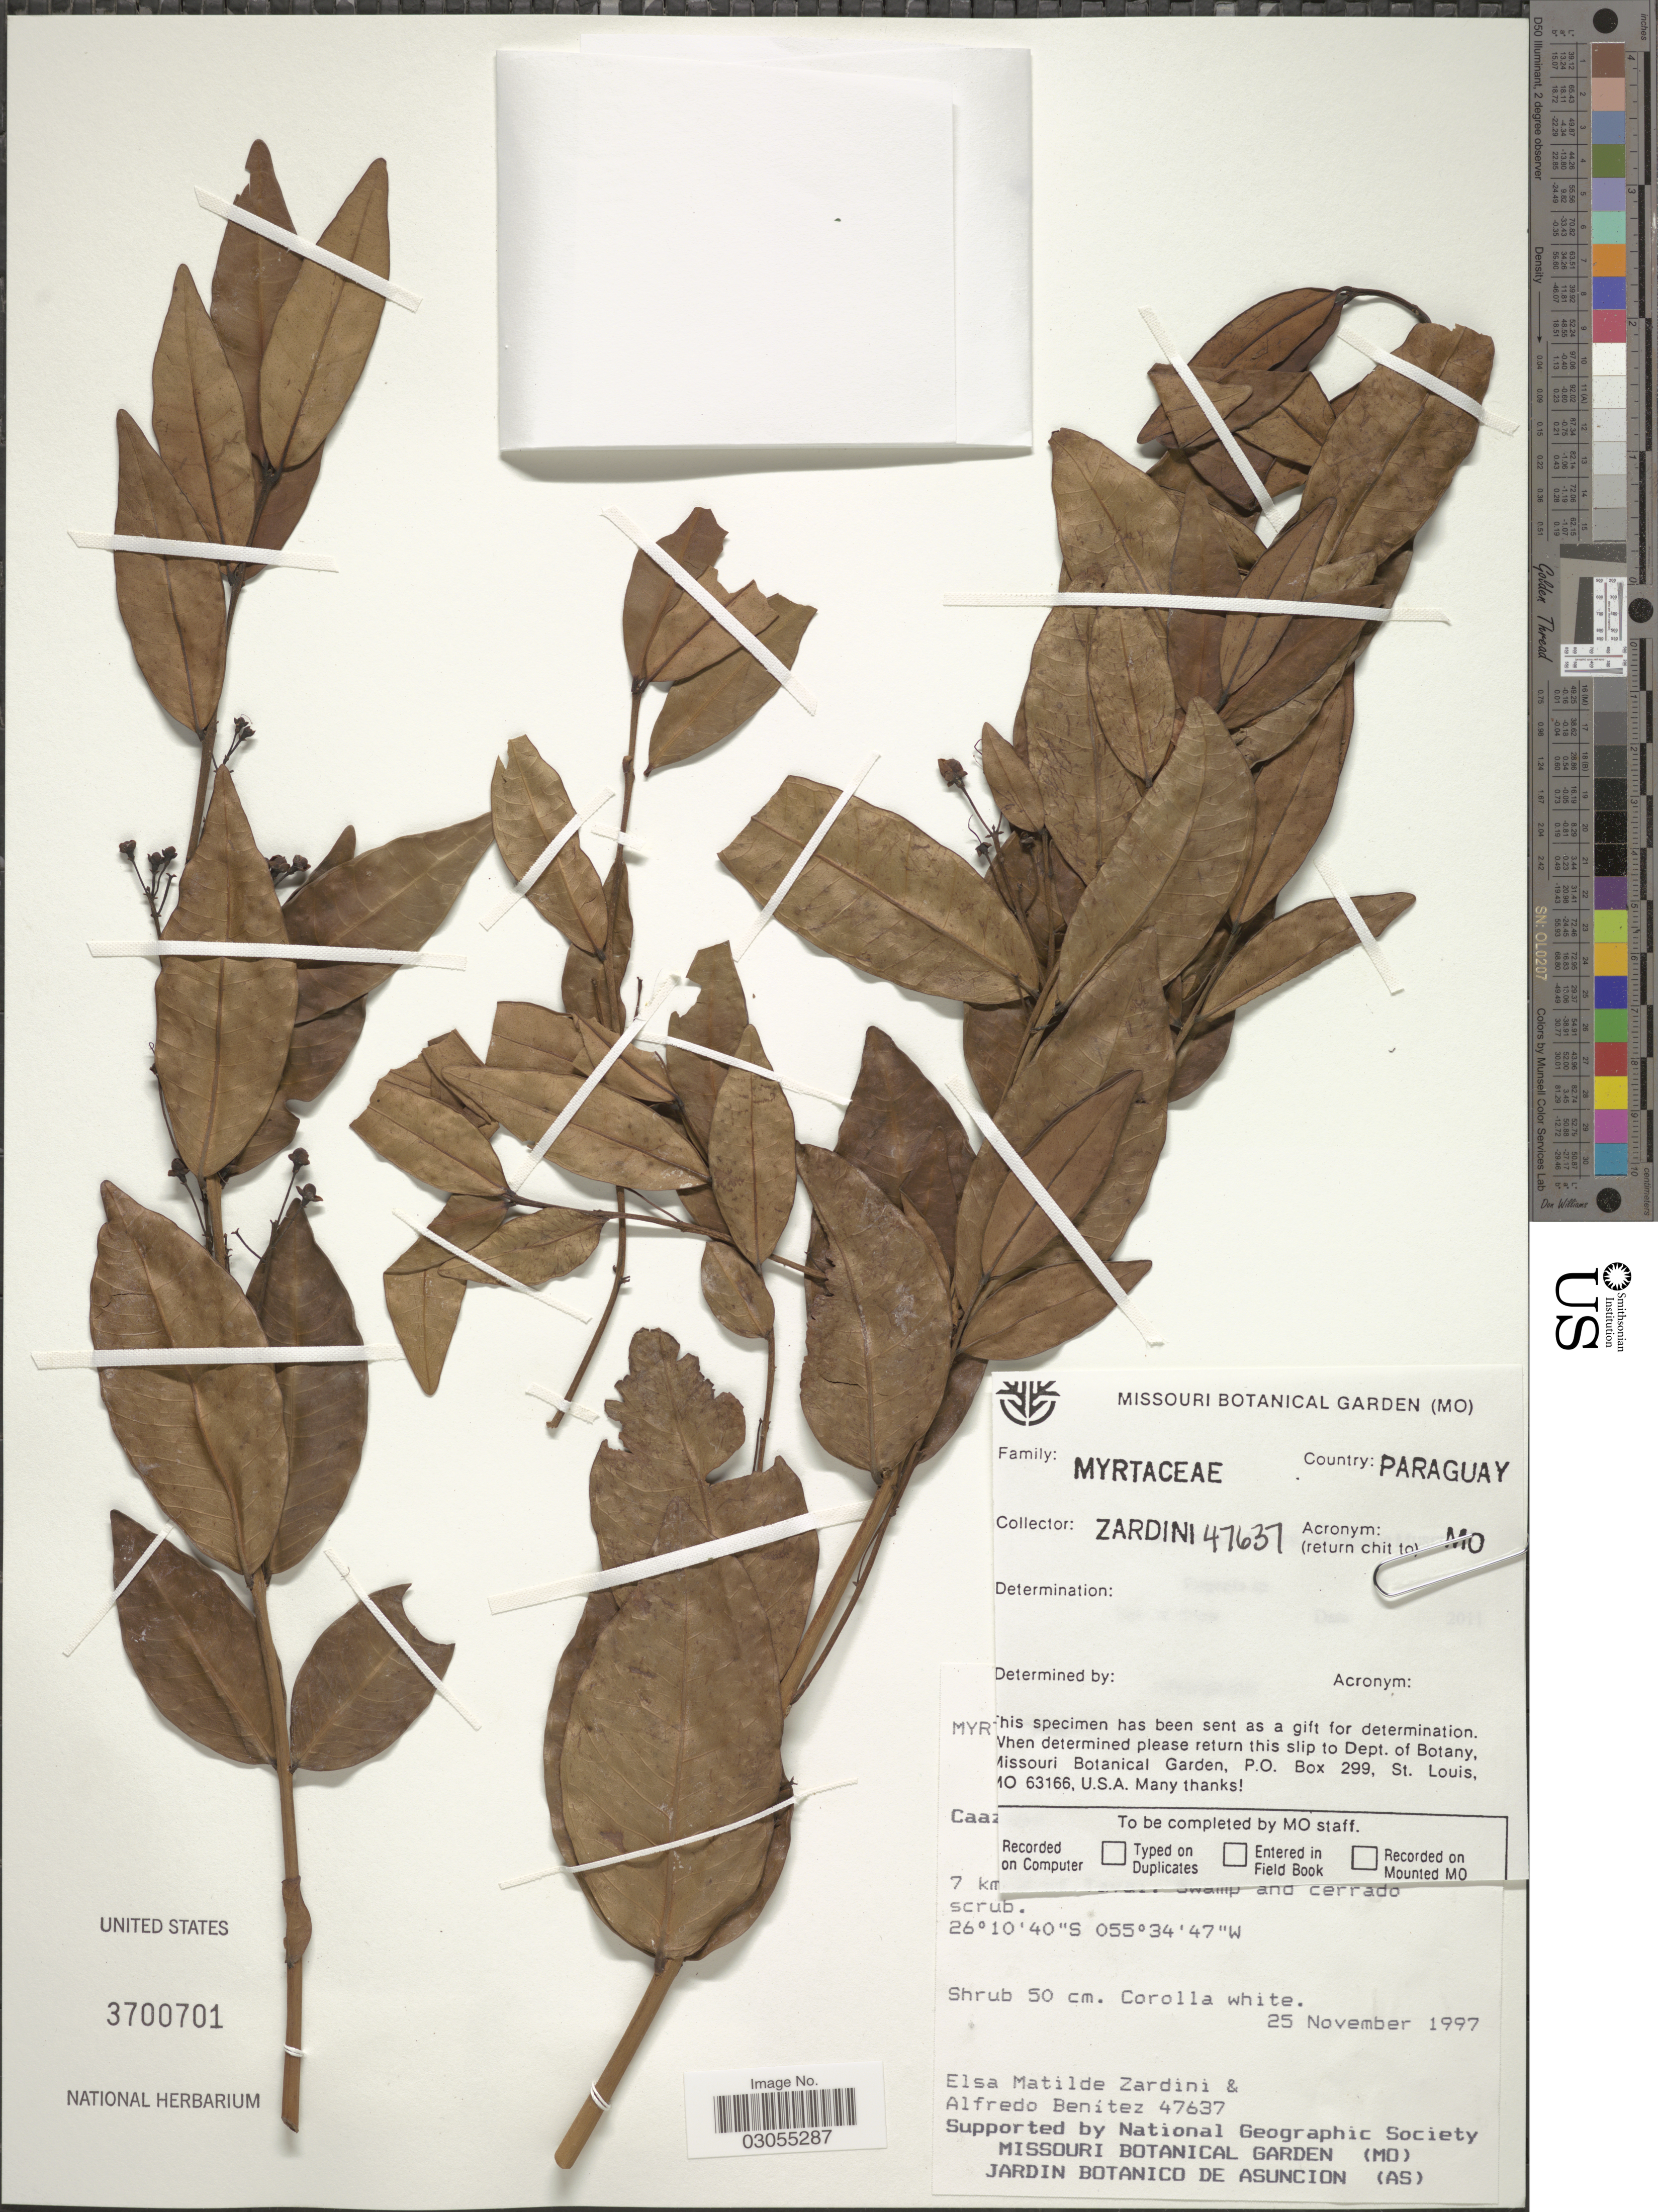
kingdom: Plantae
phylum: Tracheophyta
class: Magnoliopsida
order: Myrtales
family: Myrtaceae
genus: Eugenia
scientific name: Eugenia sp.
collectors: E. M. Zardini & A. Benítez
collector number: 47637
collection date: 1997-11-25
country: Paraguay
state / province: Caaguazu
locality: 7 km [illegible text] samp and cerrado.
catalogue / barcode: US 3700701